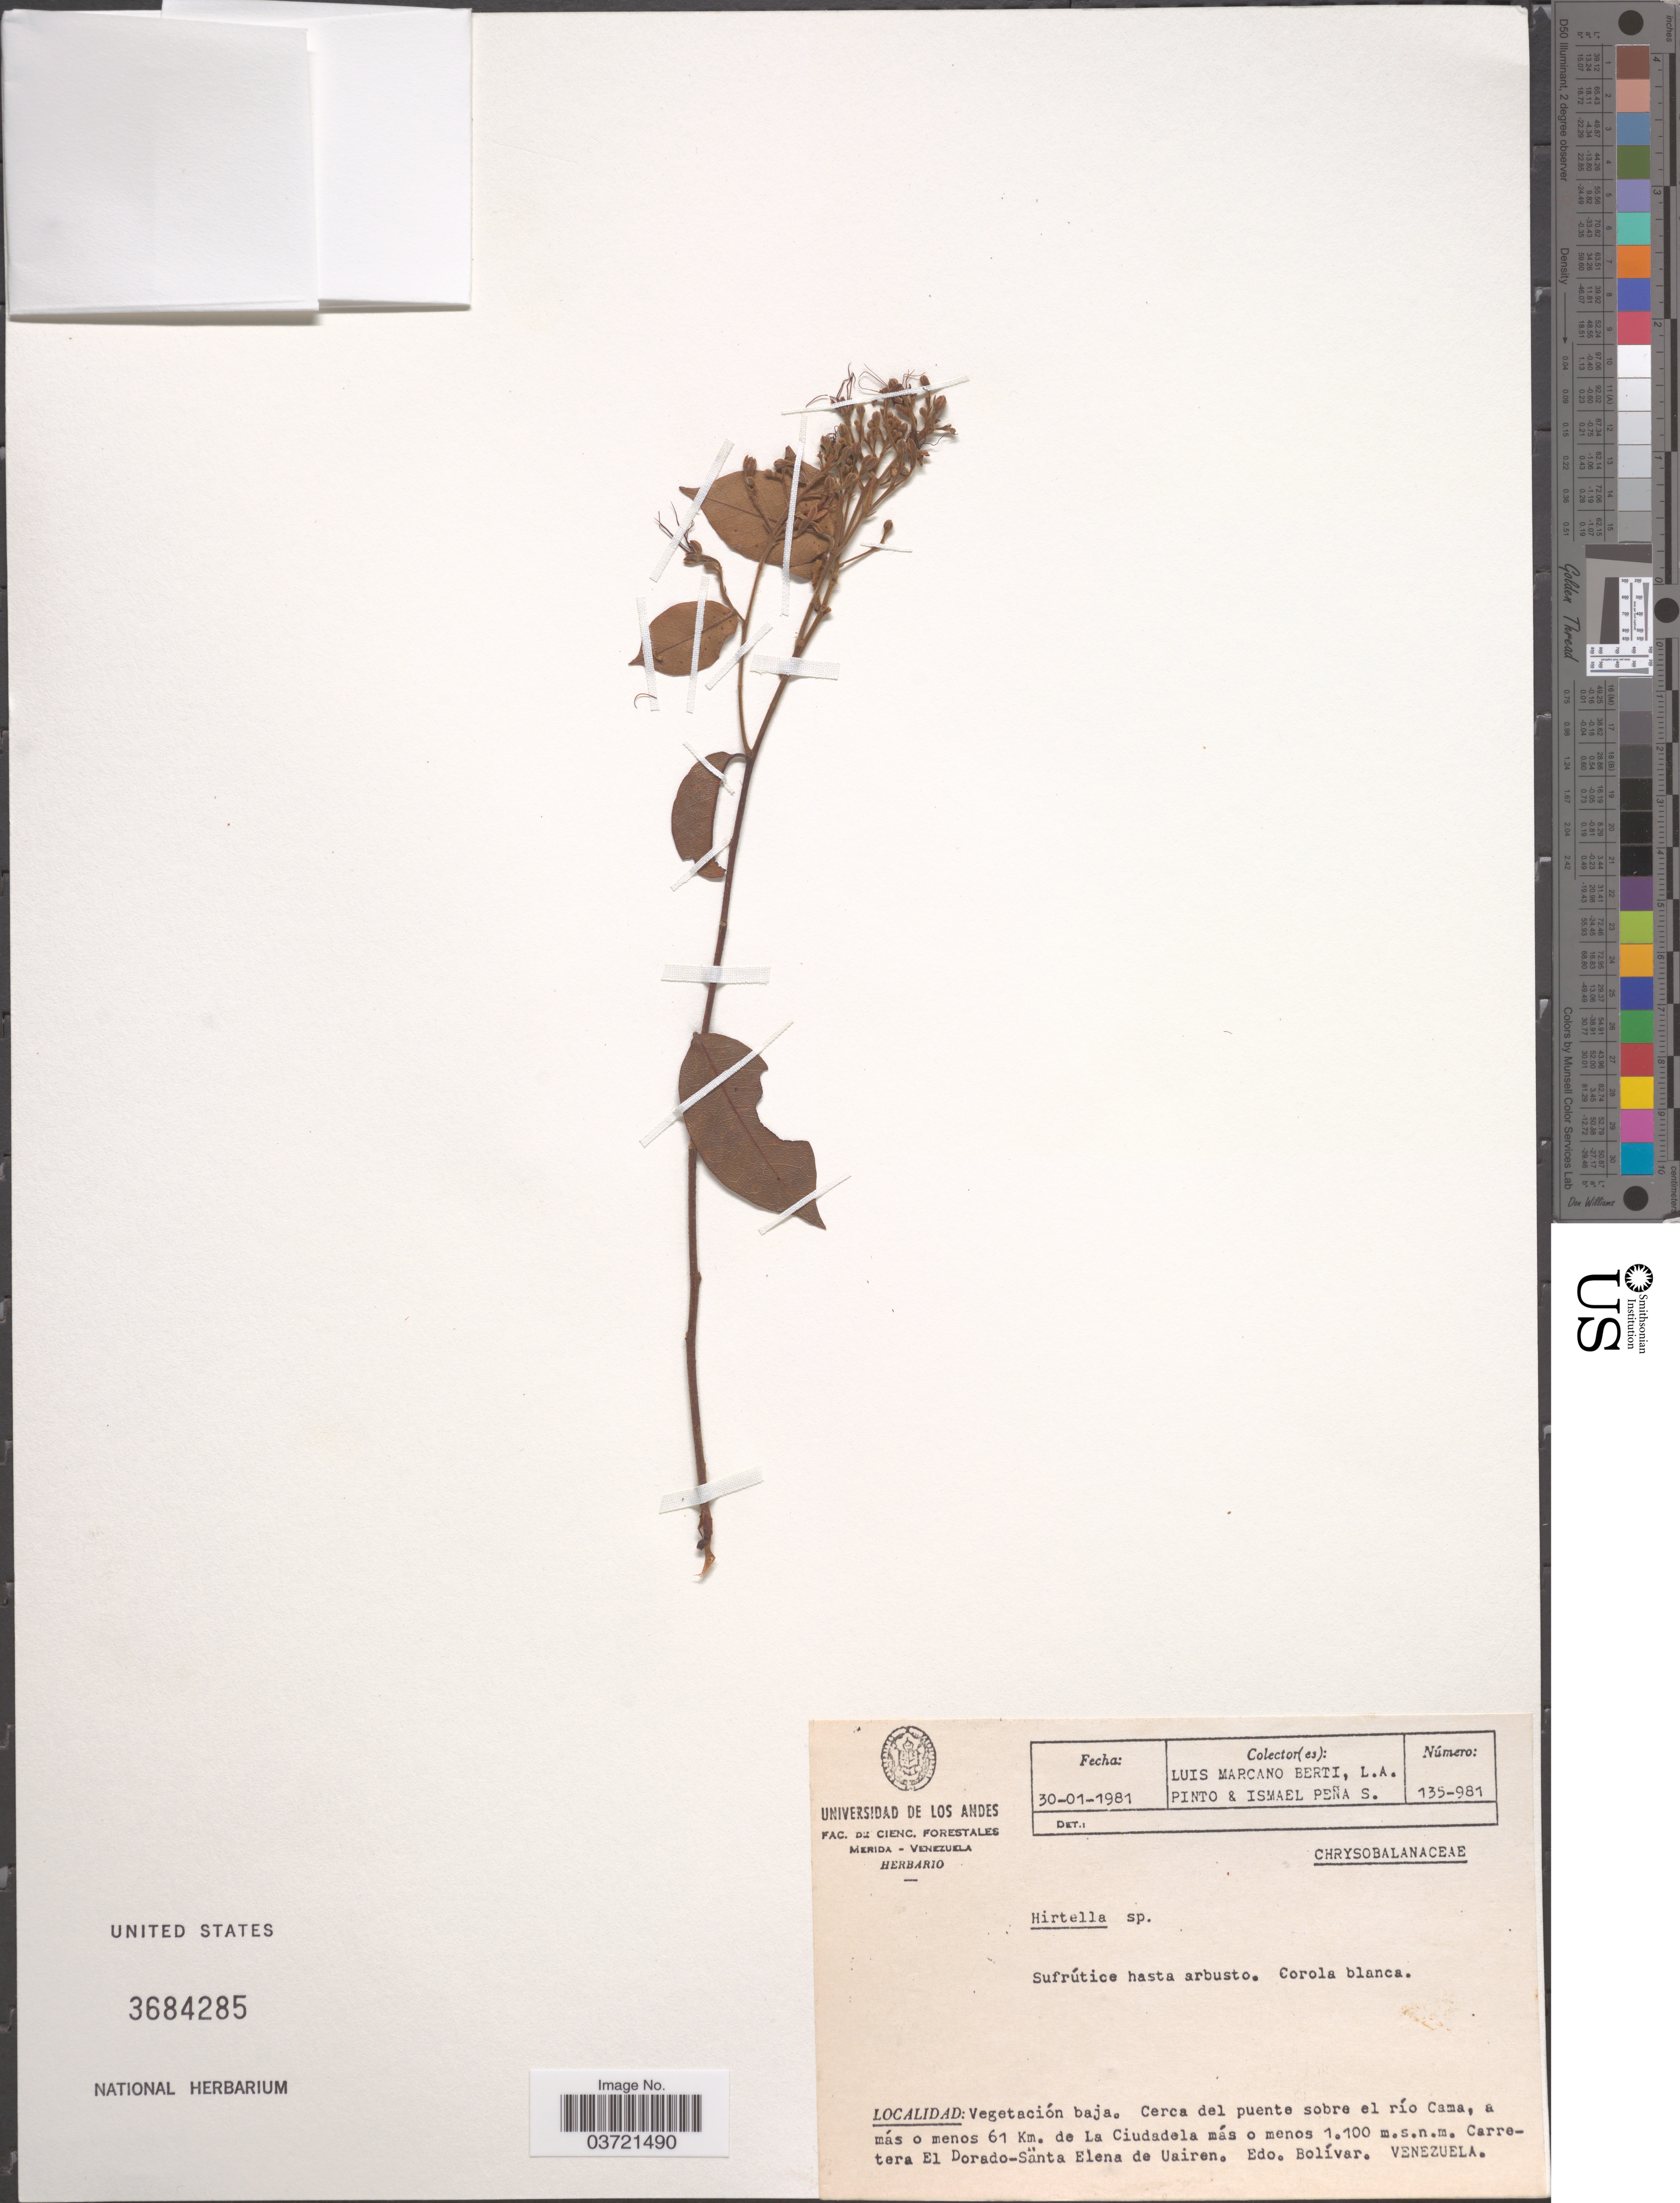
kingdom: Plantae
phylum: Tracheophyta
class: Magnoliopsida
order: Malpighiales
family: Chrysobalanaceae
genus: Hirtella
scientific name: Hirtella sp.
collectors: L. Marcano-Berti, L. Pinto & I. Peña S.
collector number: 135-981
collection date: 1981-01-30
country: Venezuela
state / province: Bolivar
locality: Cerca del puente sobre el río Cama, a más o menos 61 Km. de La Ciudadela. Carretera El Dorado-Santa Elena de Uairen.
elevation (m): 1100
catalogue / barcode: US 3684285